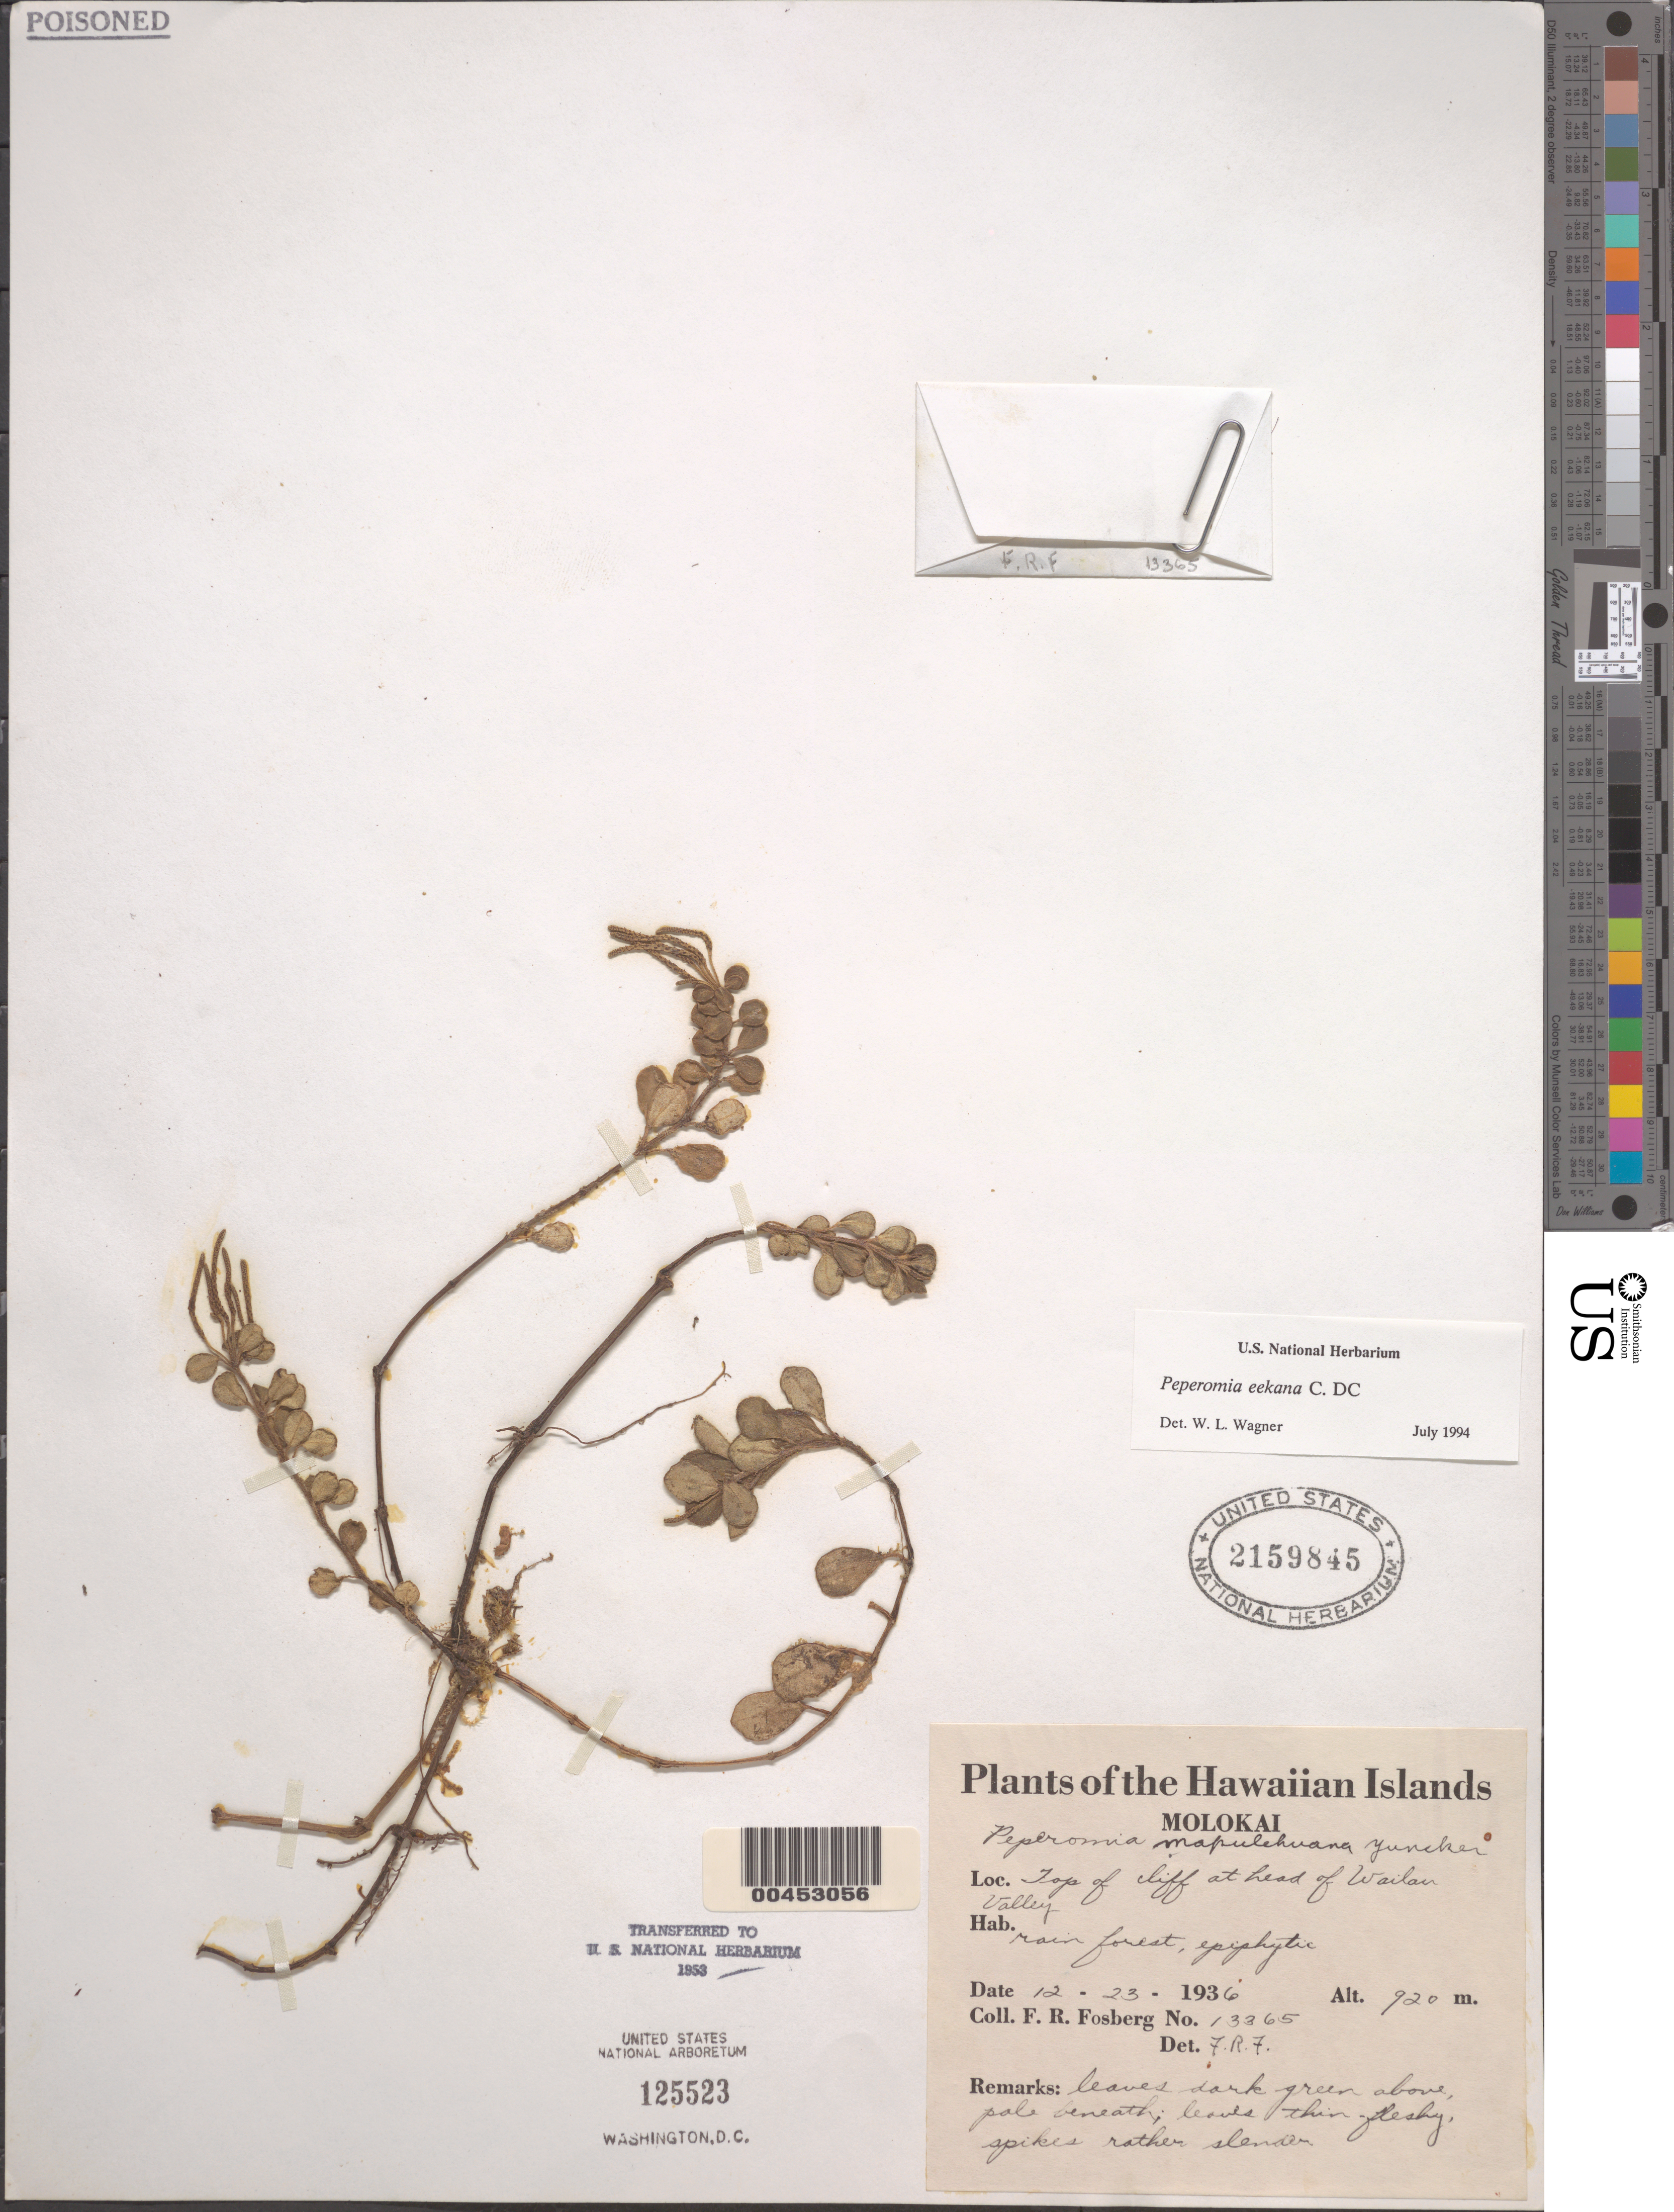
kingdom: Plantae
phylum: Tracheophyta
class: Magnoliopsida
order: Piperales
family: Piperaceae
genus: Peperomia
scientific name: Peperomia eekana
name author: C. DC.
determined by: Wagner, W. L., (BOT), Smithsonian Institution - National Museum of Natural History (UNITED STATES)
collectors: F. R. Fosberg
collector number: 13365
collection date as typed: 23 Dec 1936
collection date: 1936-12-23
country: United States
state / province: Hawaii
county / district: Maui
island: Moloka'i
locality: Top of cliff at head of Wailau Valley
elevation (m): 920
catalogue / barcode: US 2159845